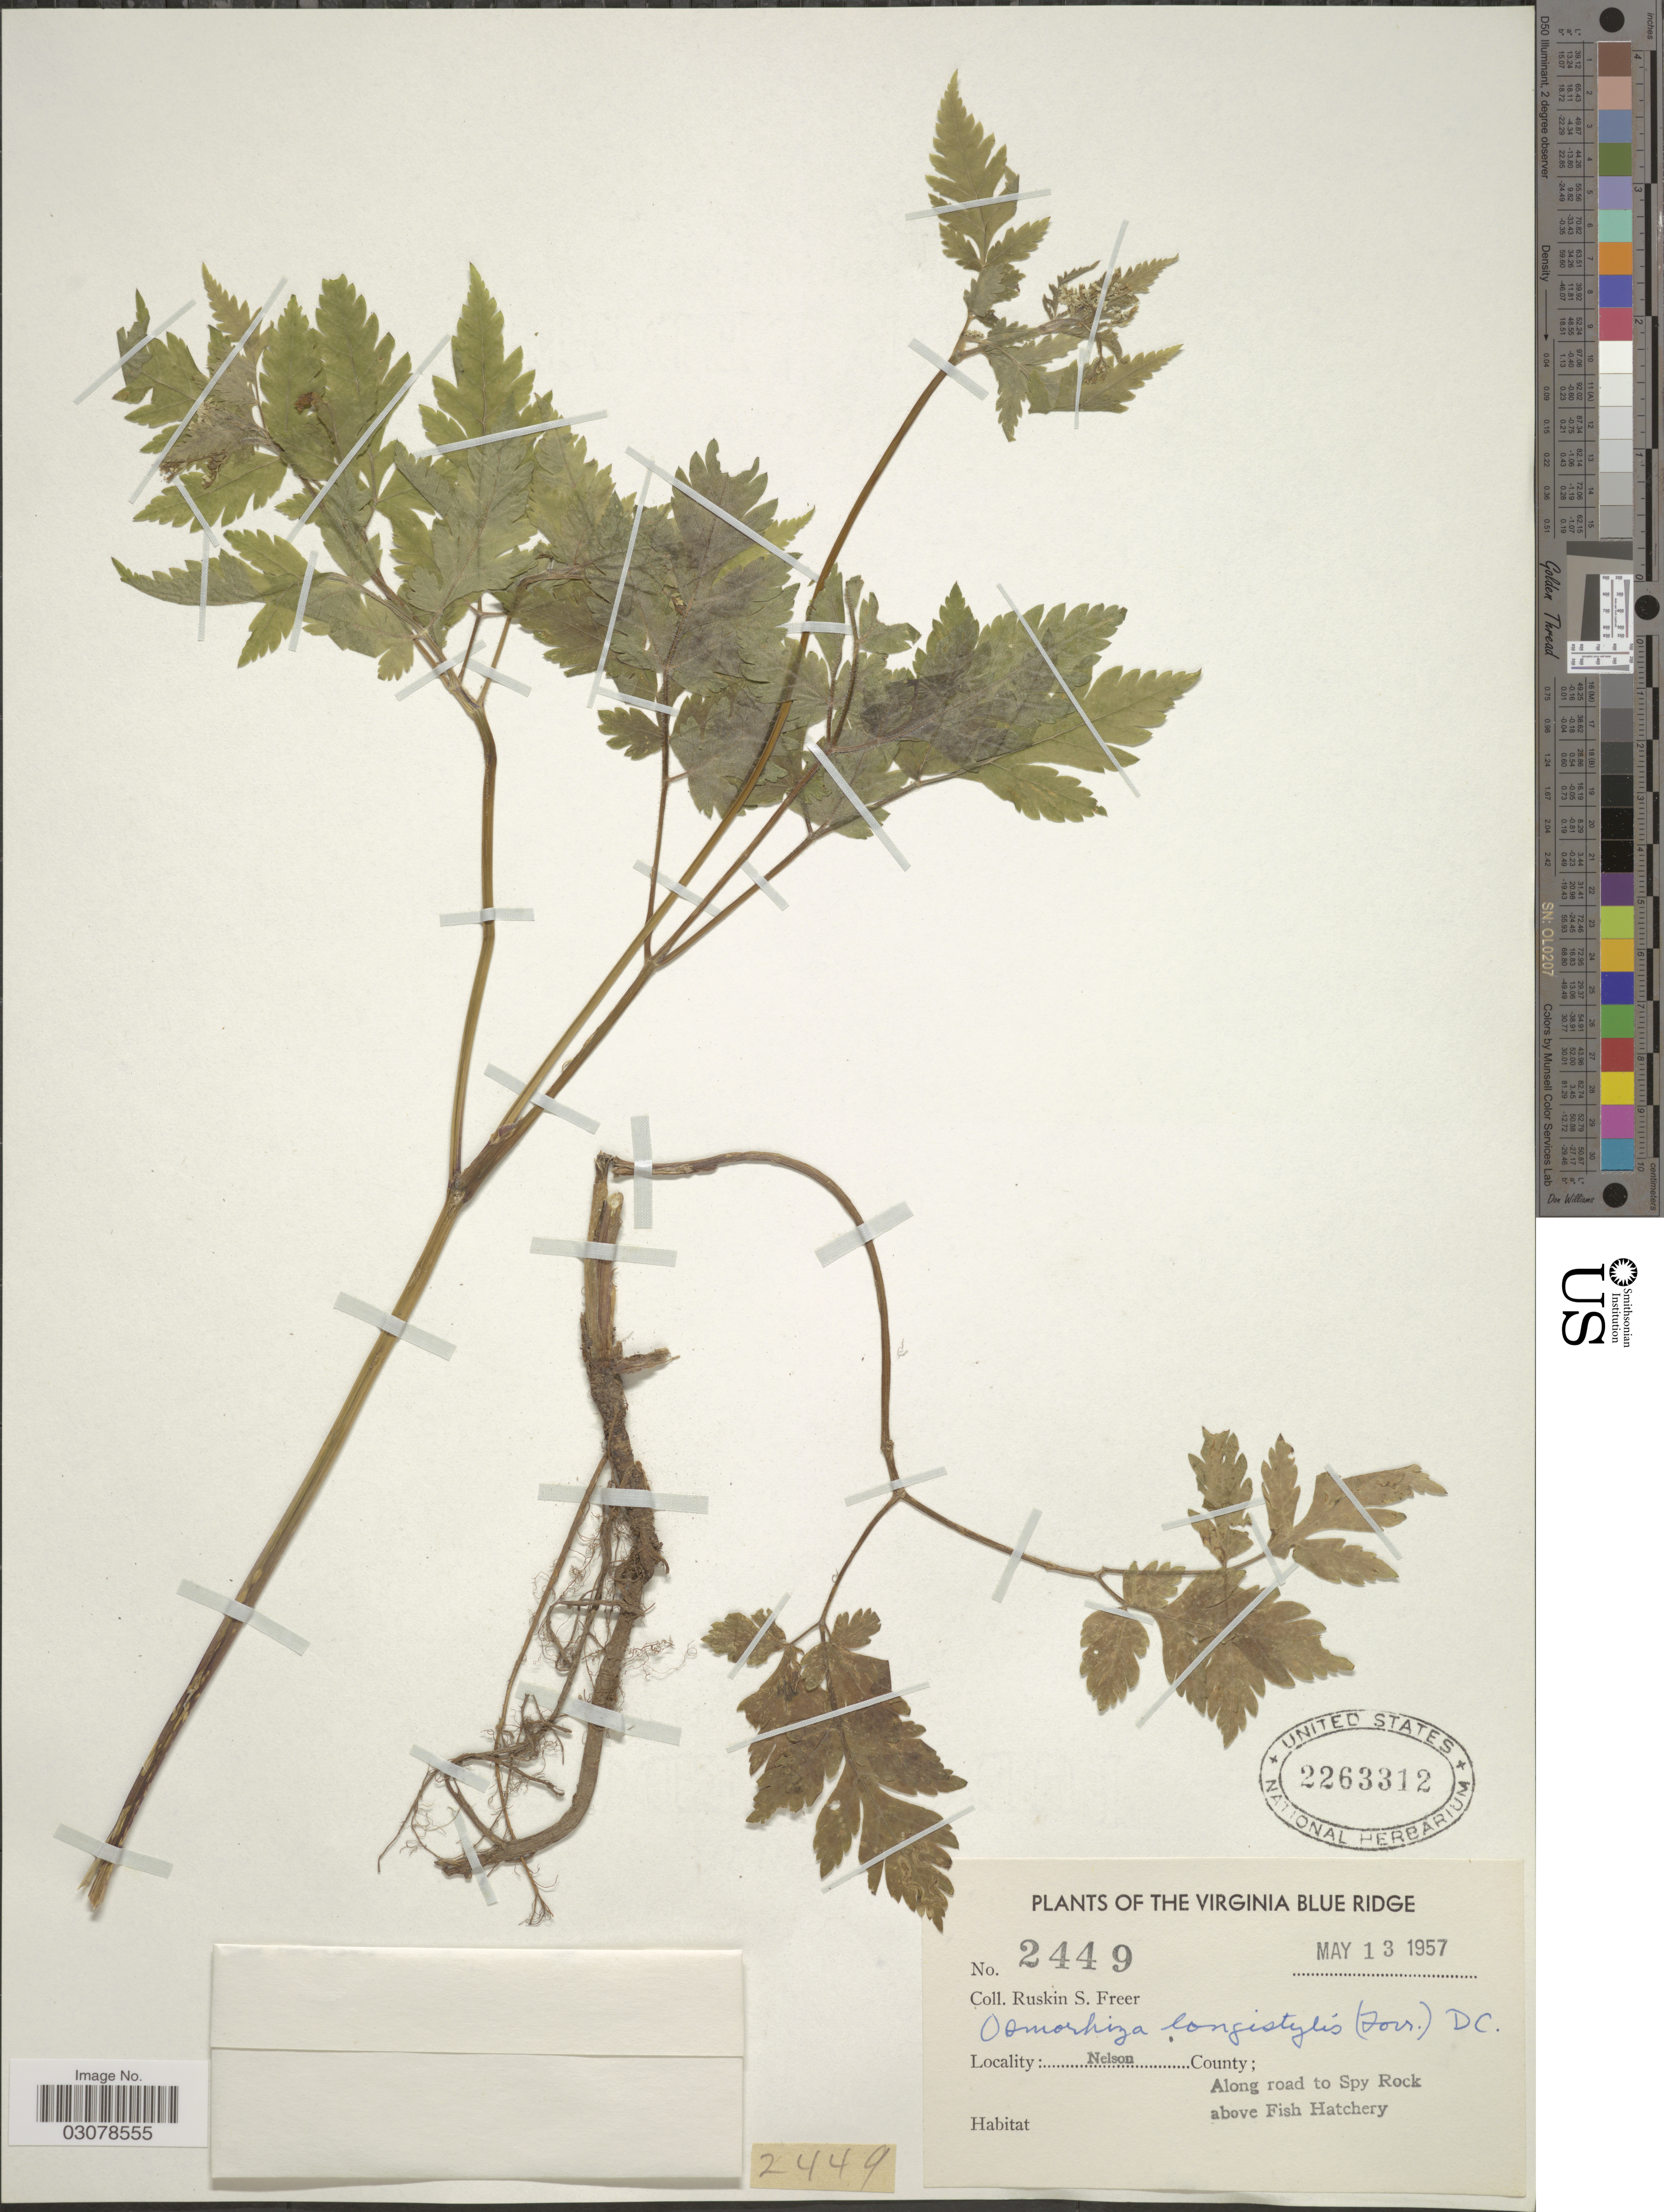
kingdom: Plantae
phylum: Tracheophyta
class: Magnoliopsida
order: Apiales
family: Apiaceae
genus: Osmorhiza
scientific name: Osmorhiza longistylis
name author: (Torr.) DC.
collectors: R. Freer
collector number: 2449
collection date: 1957-05-13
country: United States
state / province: Virginia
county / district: Nelson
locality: Virginia Blue Ridge. Nelson County; Along road to Spy Rock above Fish Hatchery.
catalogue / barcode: US 2263312